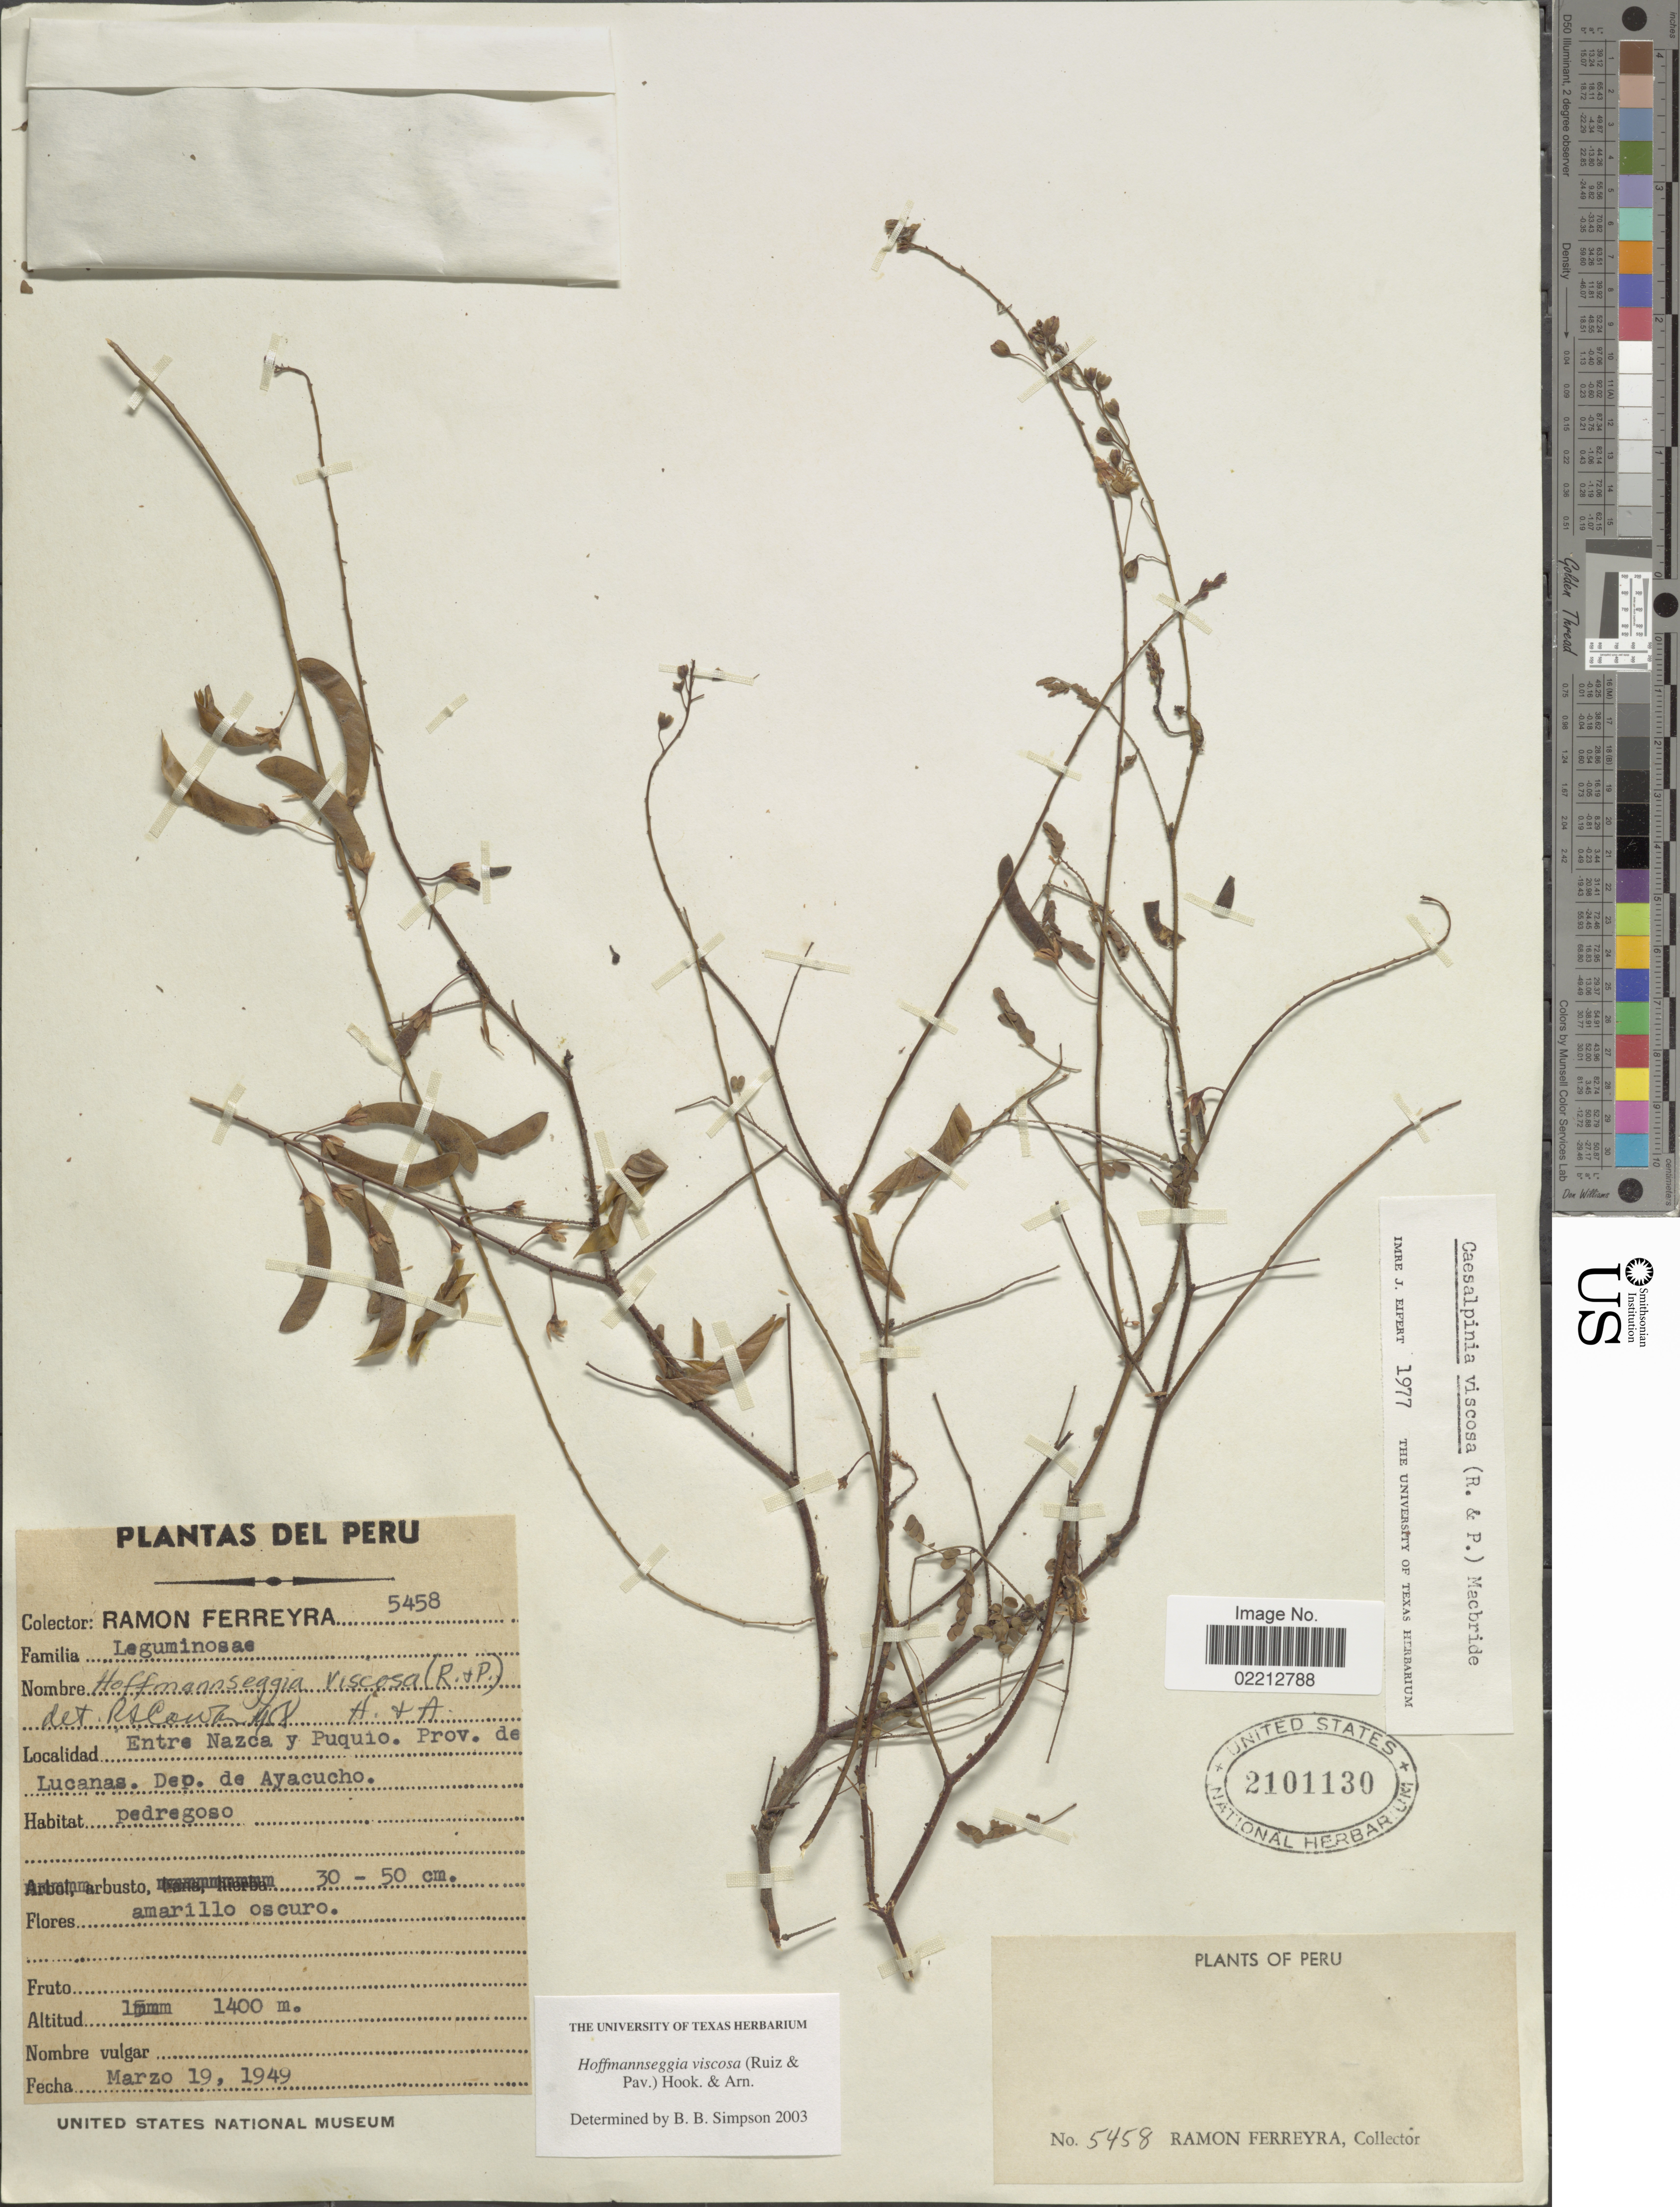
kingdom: Plantae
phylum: Tracheophyta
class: Magnoliopsida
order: Fabales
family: Fabaceae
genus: Hoffmannseggia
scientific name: Hoffmannseggia viscosa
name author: Hook. & Arn.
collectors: R. A. Ferreyra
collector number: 5458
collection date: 1949-03-19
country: Peru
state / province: Ayacucho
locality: Entre Nazca y Puquio. Prov. de Lucanas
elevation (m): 1400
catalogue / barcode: US 2101130